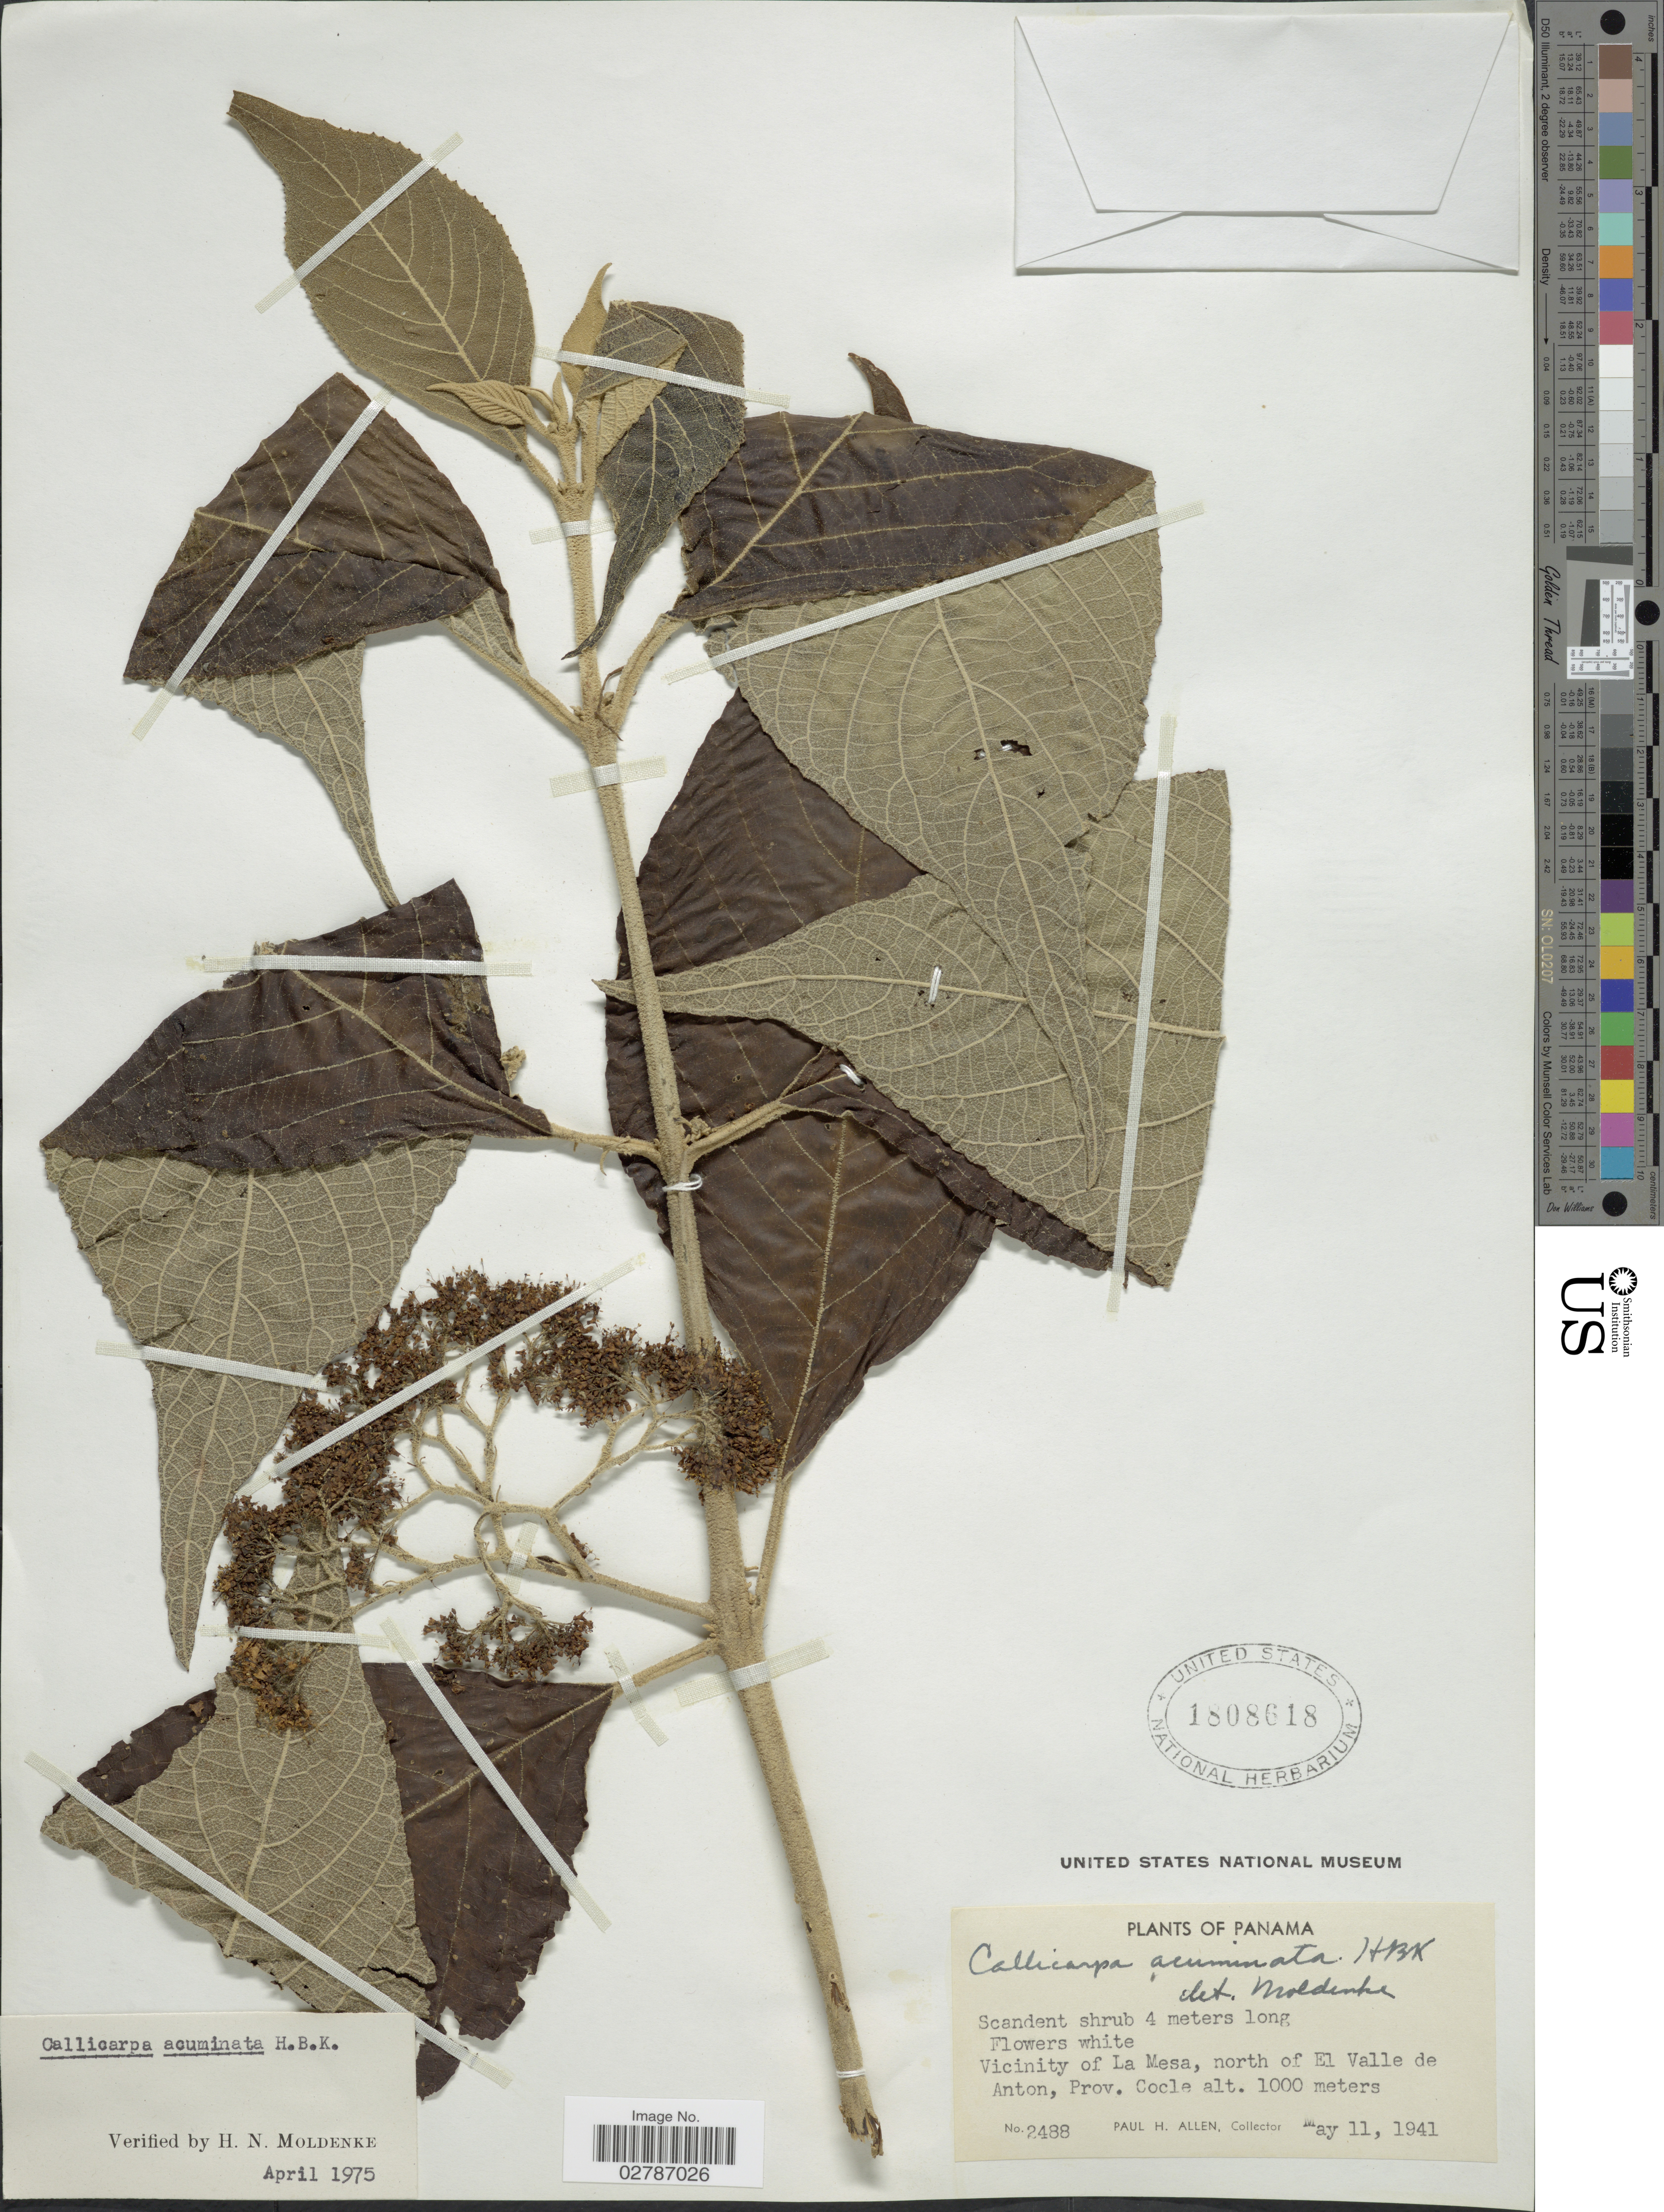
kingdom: Plantae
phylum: Tracheophyta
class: Magnoliopsida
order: Lamiales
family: Lamiaceae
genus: Callicarpa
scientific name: Callicarpa acuminata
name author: Kunth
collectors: P. H. Allen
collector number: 2488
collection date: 1941-05-11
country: Panama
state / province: Coclé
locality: Vicinity of La Mesa, north of El Valle de Anton.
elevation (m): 1000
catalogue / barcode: US 1808618